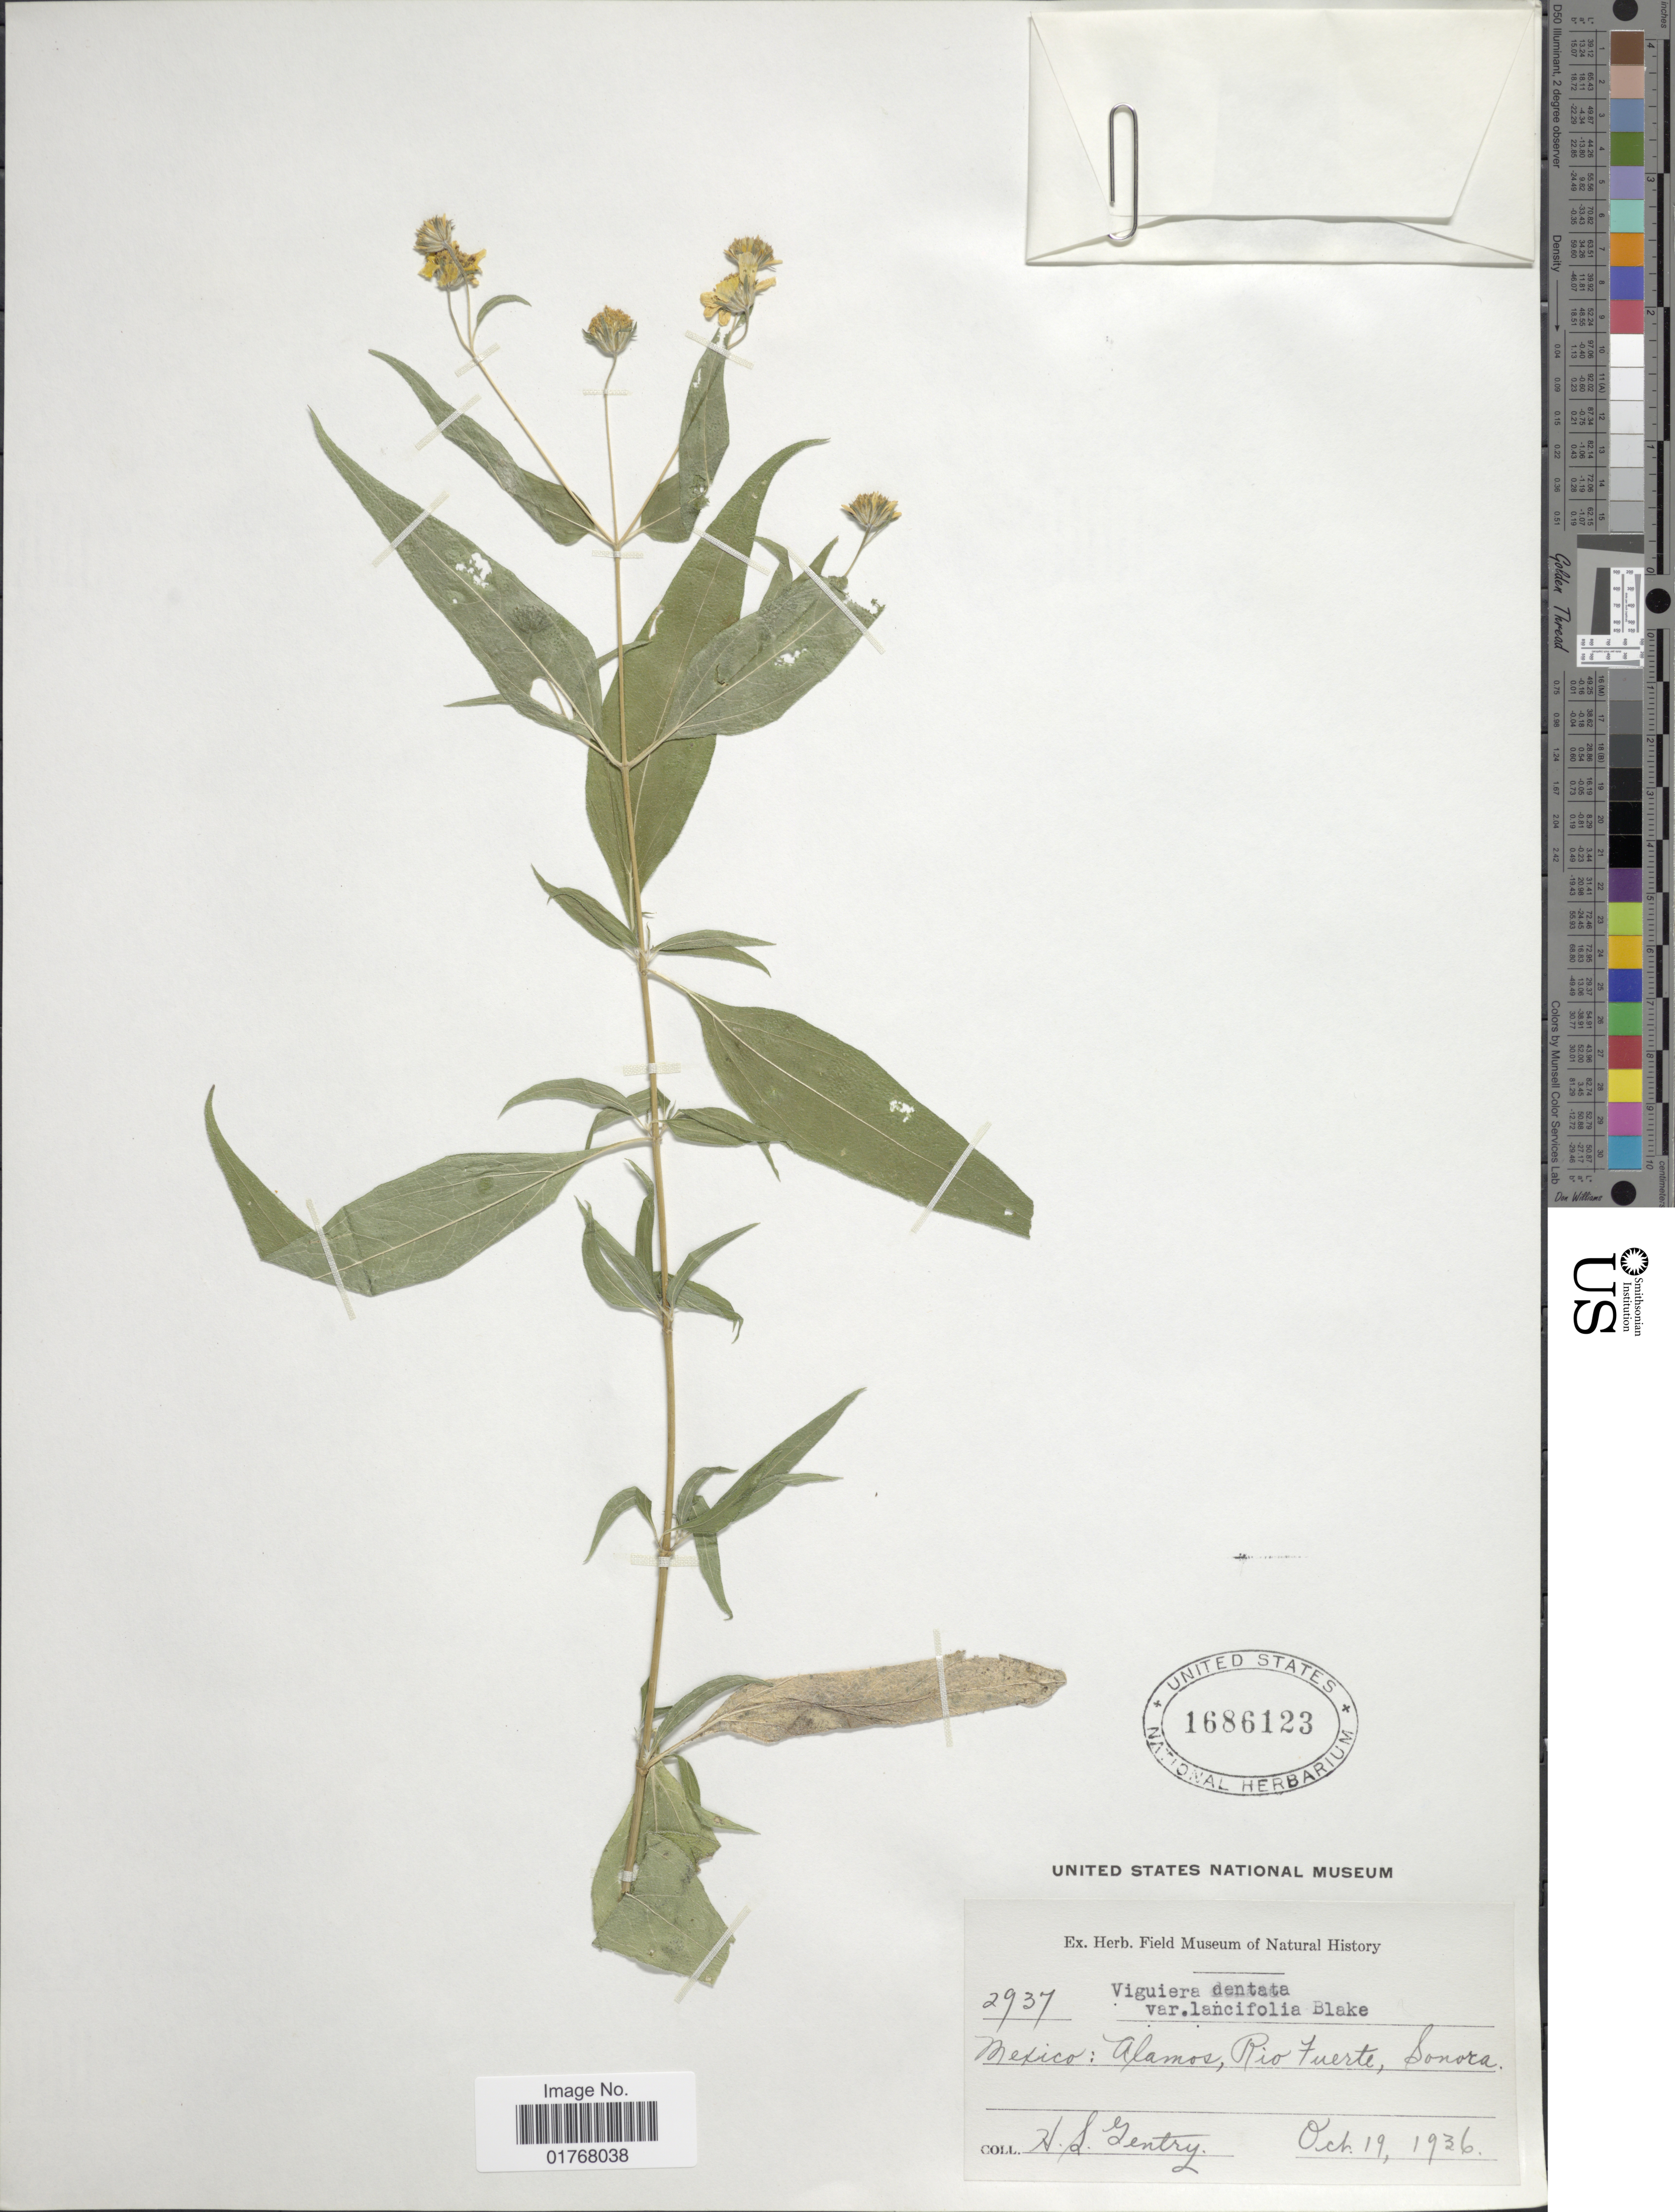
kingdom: Plantae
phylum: Tracheophyta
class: Magnoliopsida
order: Asterales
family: Asteraceae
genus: Viguiera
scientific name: Viguiera dentata var. lancifolia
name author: S.F. Blake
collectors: H. S. Gentry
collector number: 2937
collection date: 1936-10-19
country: Mexico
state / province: Sonora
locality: Alamos, Rio Fuerte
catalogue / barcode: US 1686123